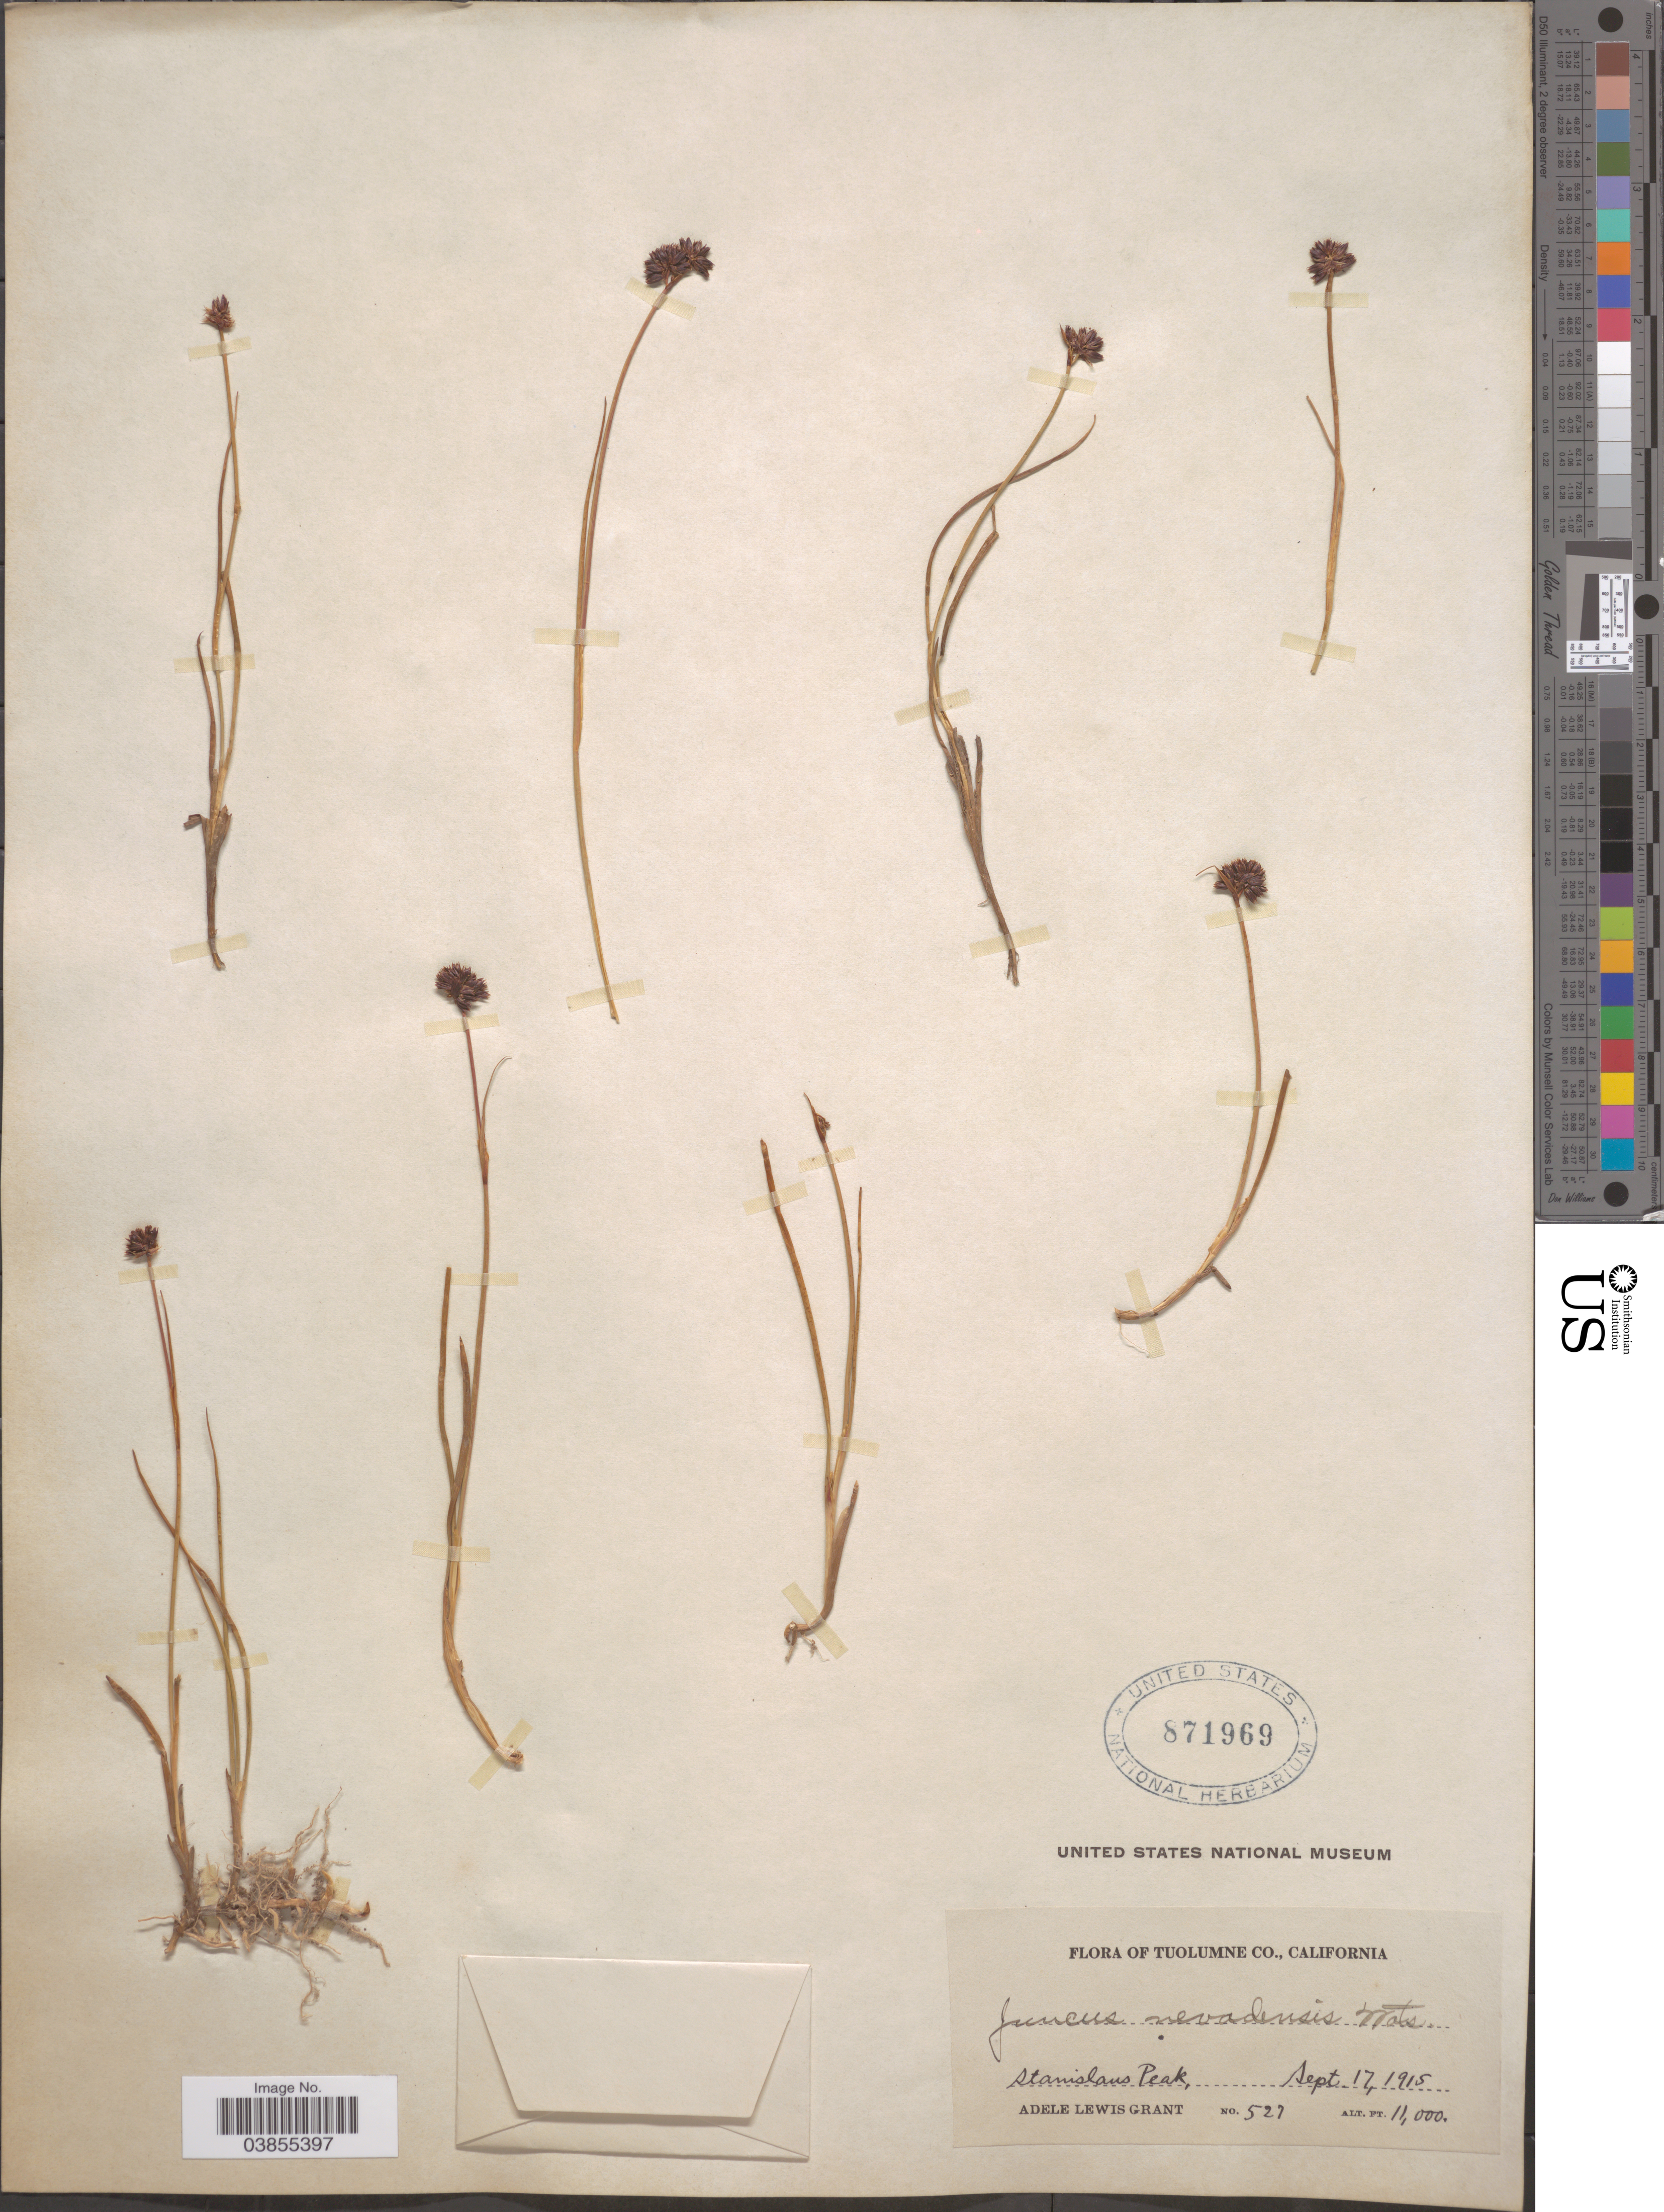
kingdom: Plantae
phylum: Tracheophyta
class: Liliopsida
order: Poales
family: Juncaceae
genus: Juncus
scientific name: Juncus nevadensis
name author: S. Watson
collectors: A. L. Grant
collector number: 527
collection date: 1915-09-17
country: United States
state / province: California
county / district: Tuolumne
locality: Tuolumne Co. Stanislaus Peak.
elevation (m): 3353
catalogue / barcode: US 871969